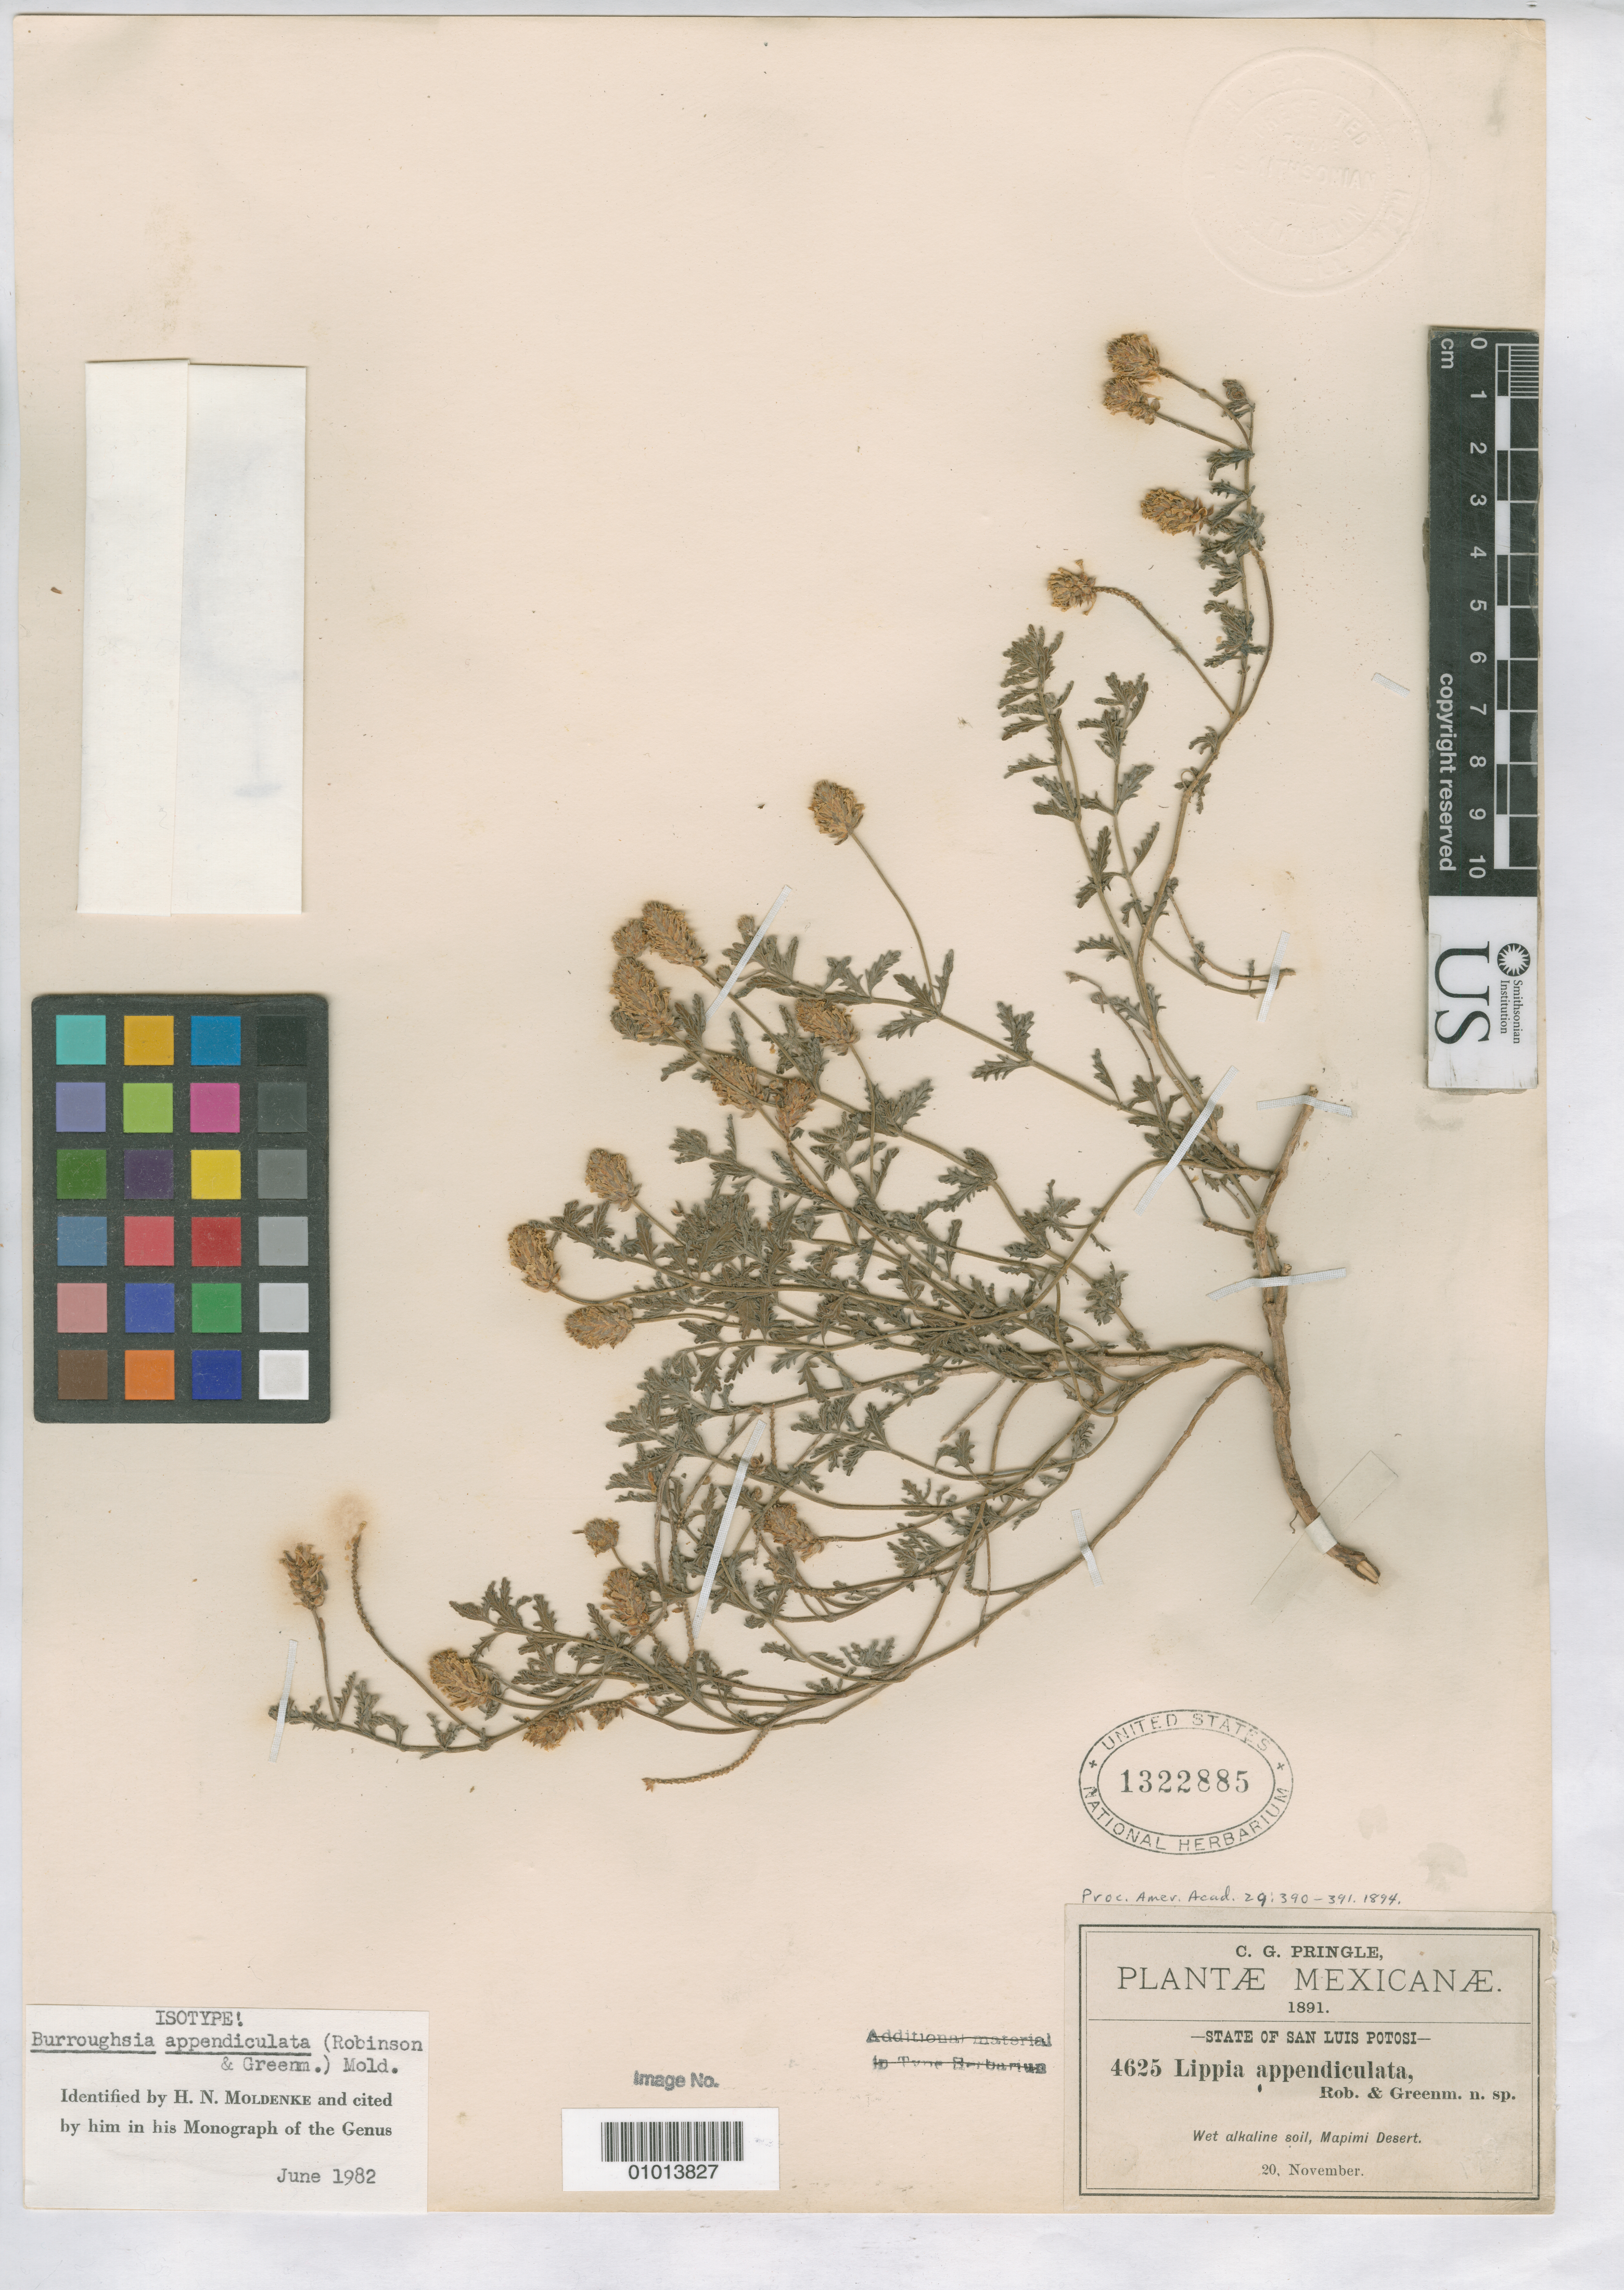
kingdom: Plantae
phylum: Tracheophyta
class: Magnoliopsida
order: Lamiales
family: Verbenaceae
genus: Lippia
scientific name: Lippia appendiculata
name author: B.L. Rob. & Greenm.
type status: Isotype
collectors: C. G. Pringle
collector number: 4625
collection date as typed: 20 Nov 1891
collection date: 1891-11-20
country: Mexico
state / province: San Luis Potosí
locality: Mapimi Desert.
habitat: Wet alkaline soil.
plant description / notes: Specimen ex John Donnell Smith herbarium.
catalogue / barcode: US 1322885